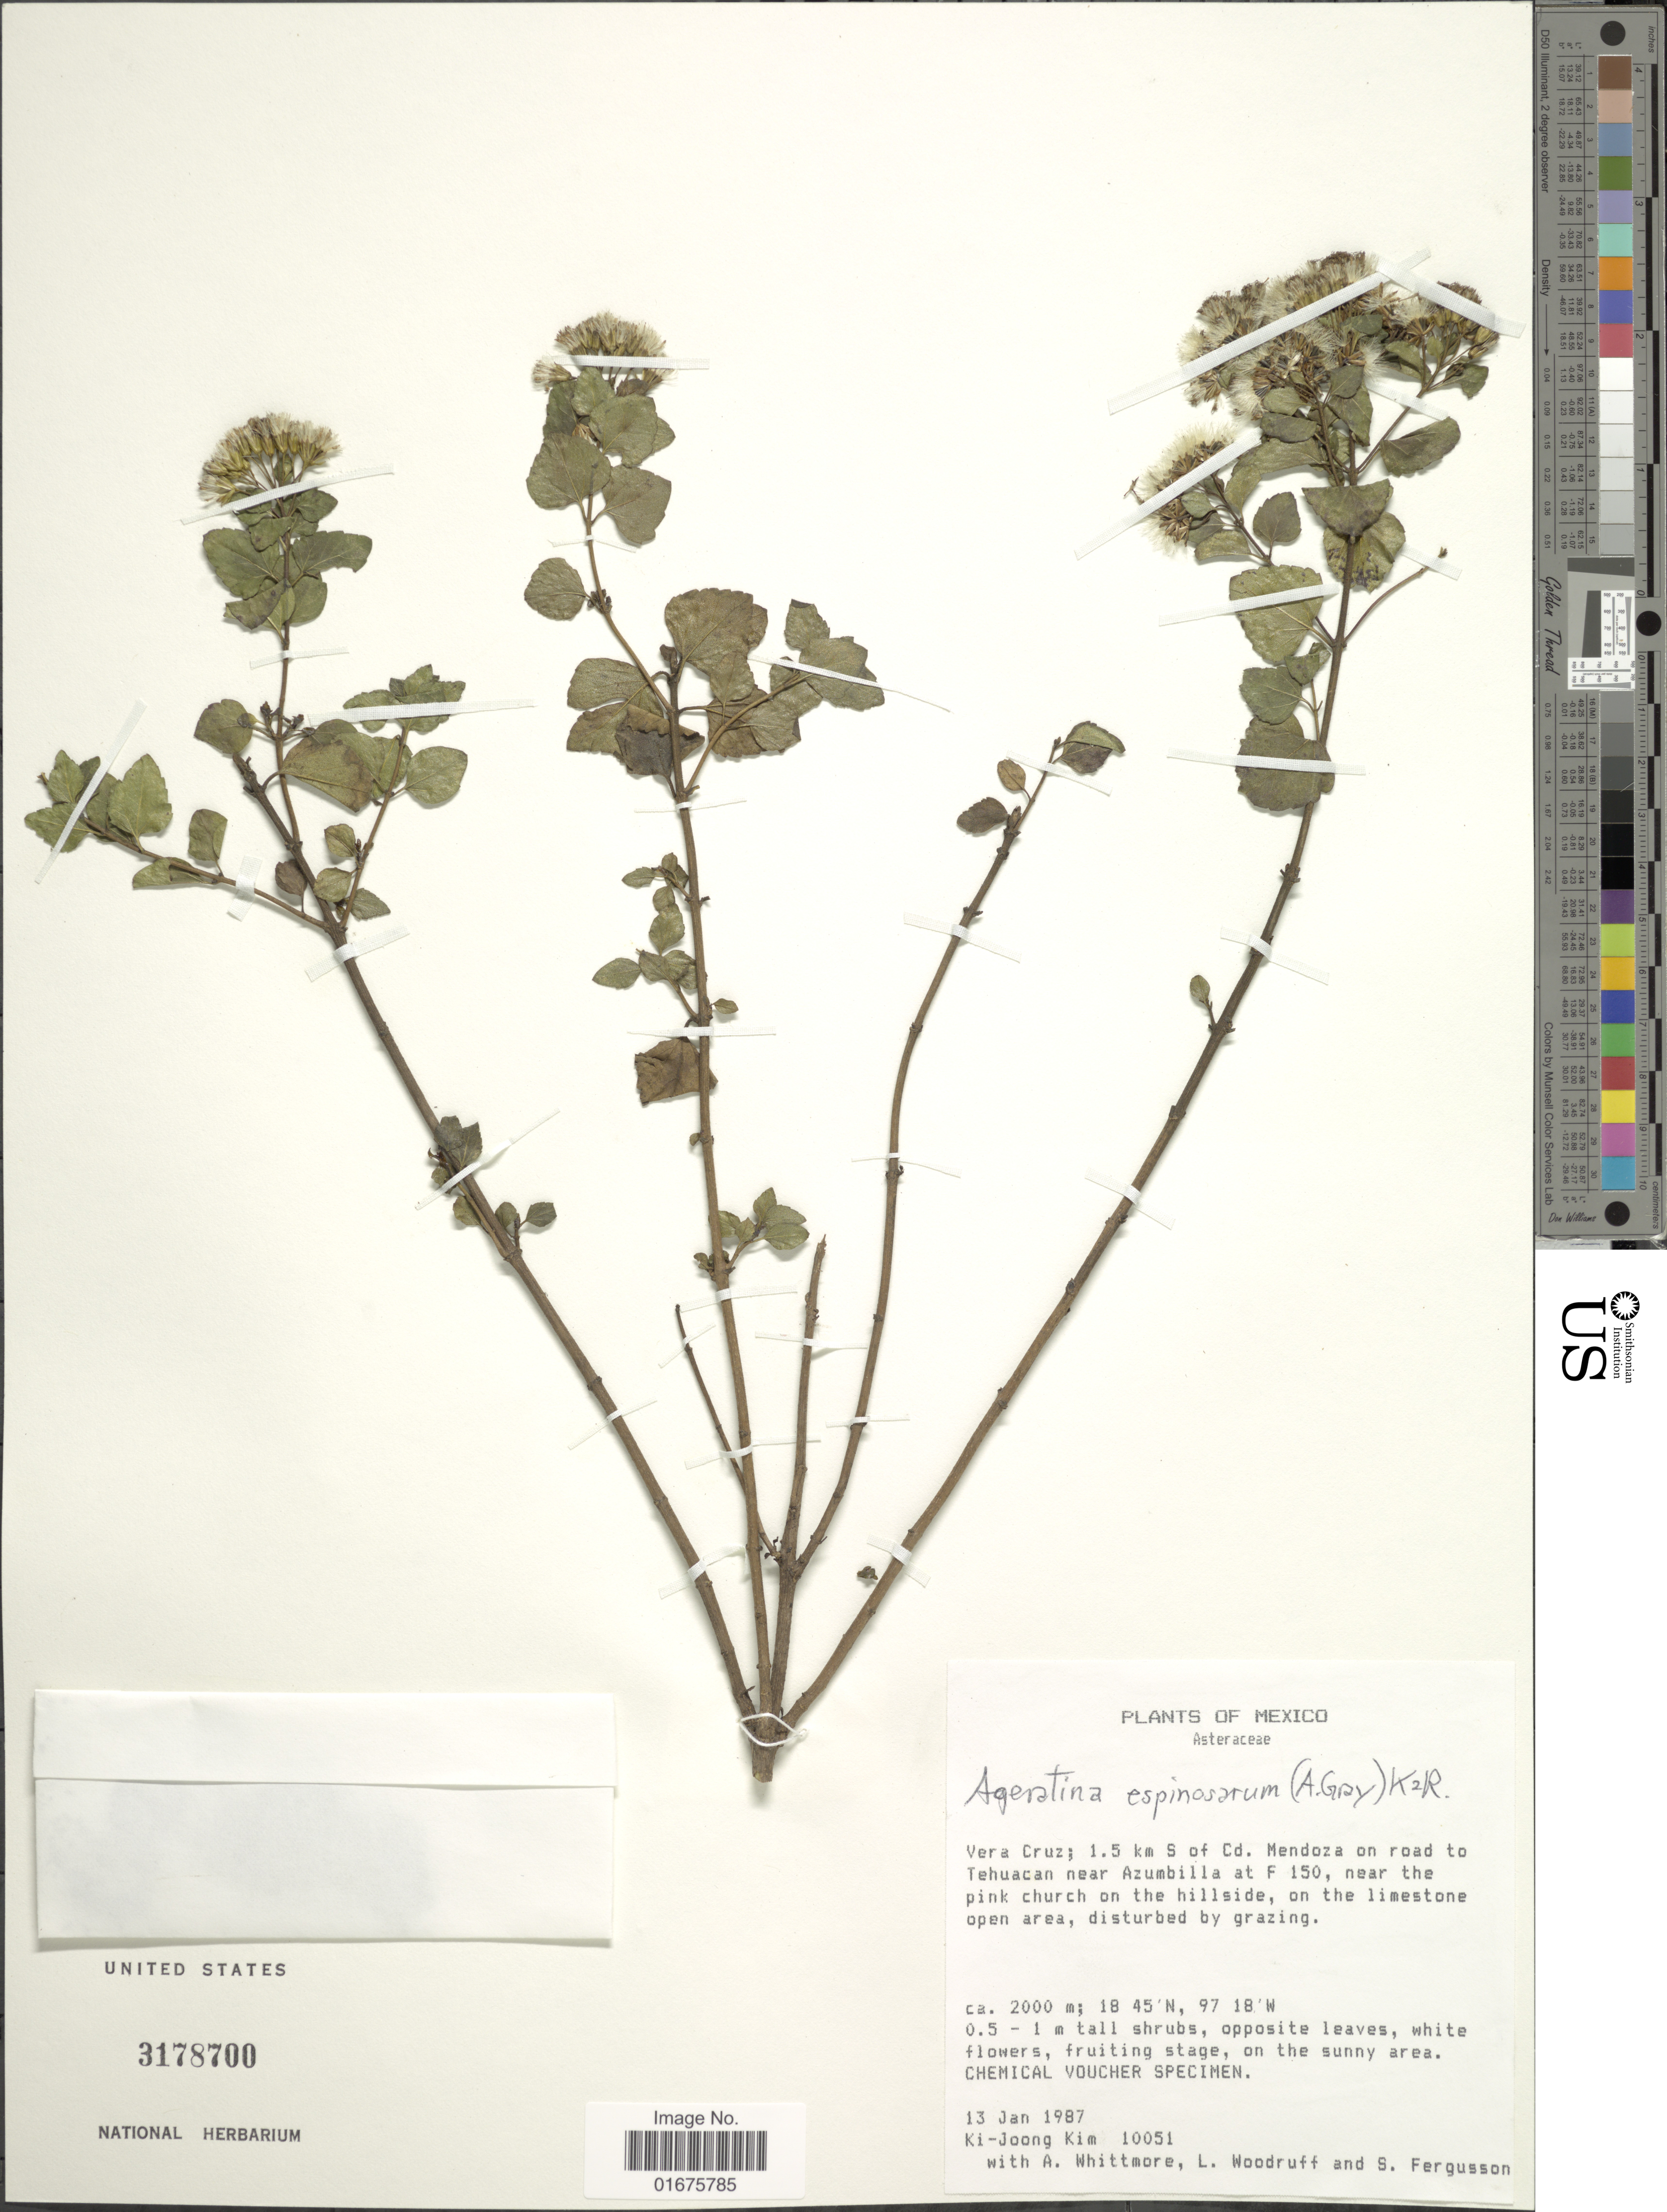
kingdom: Plantae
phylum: Tracheophyta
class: Magnoliopsida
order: Asterales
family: Asteraceae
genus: Ageratina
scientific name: Ageratina espinosarum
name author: (A. Gray) R.M. King & H. Rob.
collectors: K. Kim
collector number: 10051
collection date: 1987-01-13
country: Mexico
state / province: Veracruz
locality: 1.5 km S of Cd. Mendoza on road to Tehuacan near Azumbilla at F 150, near the pink church on the hillside, on the limestone open area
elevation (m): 2000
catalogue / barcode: US 3178700